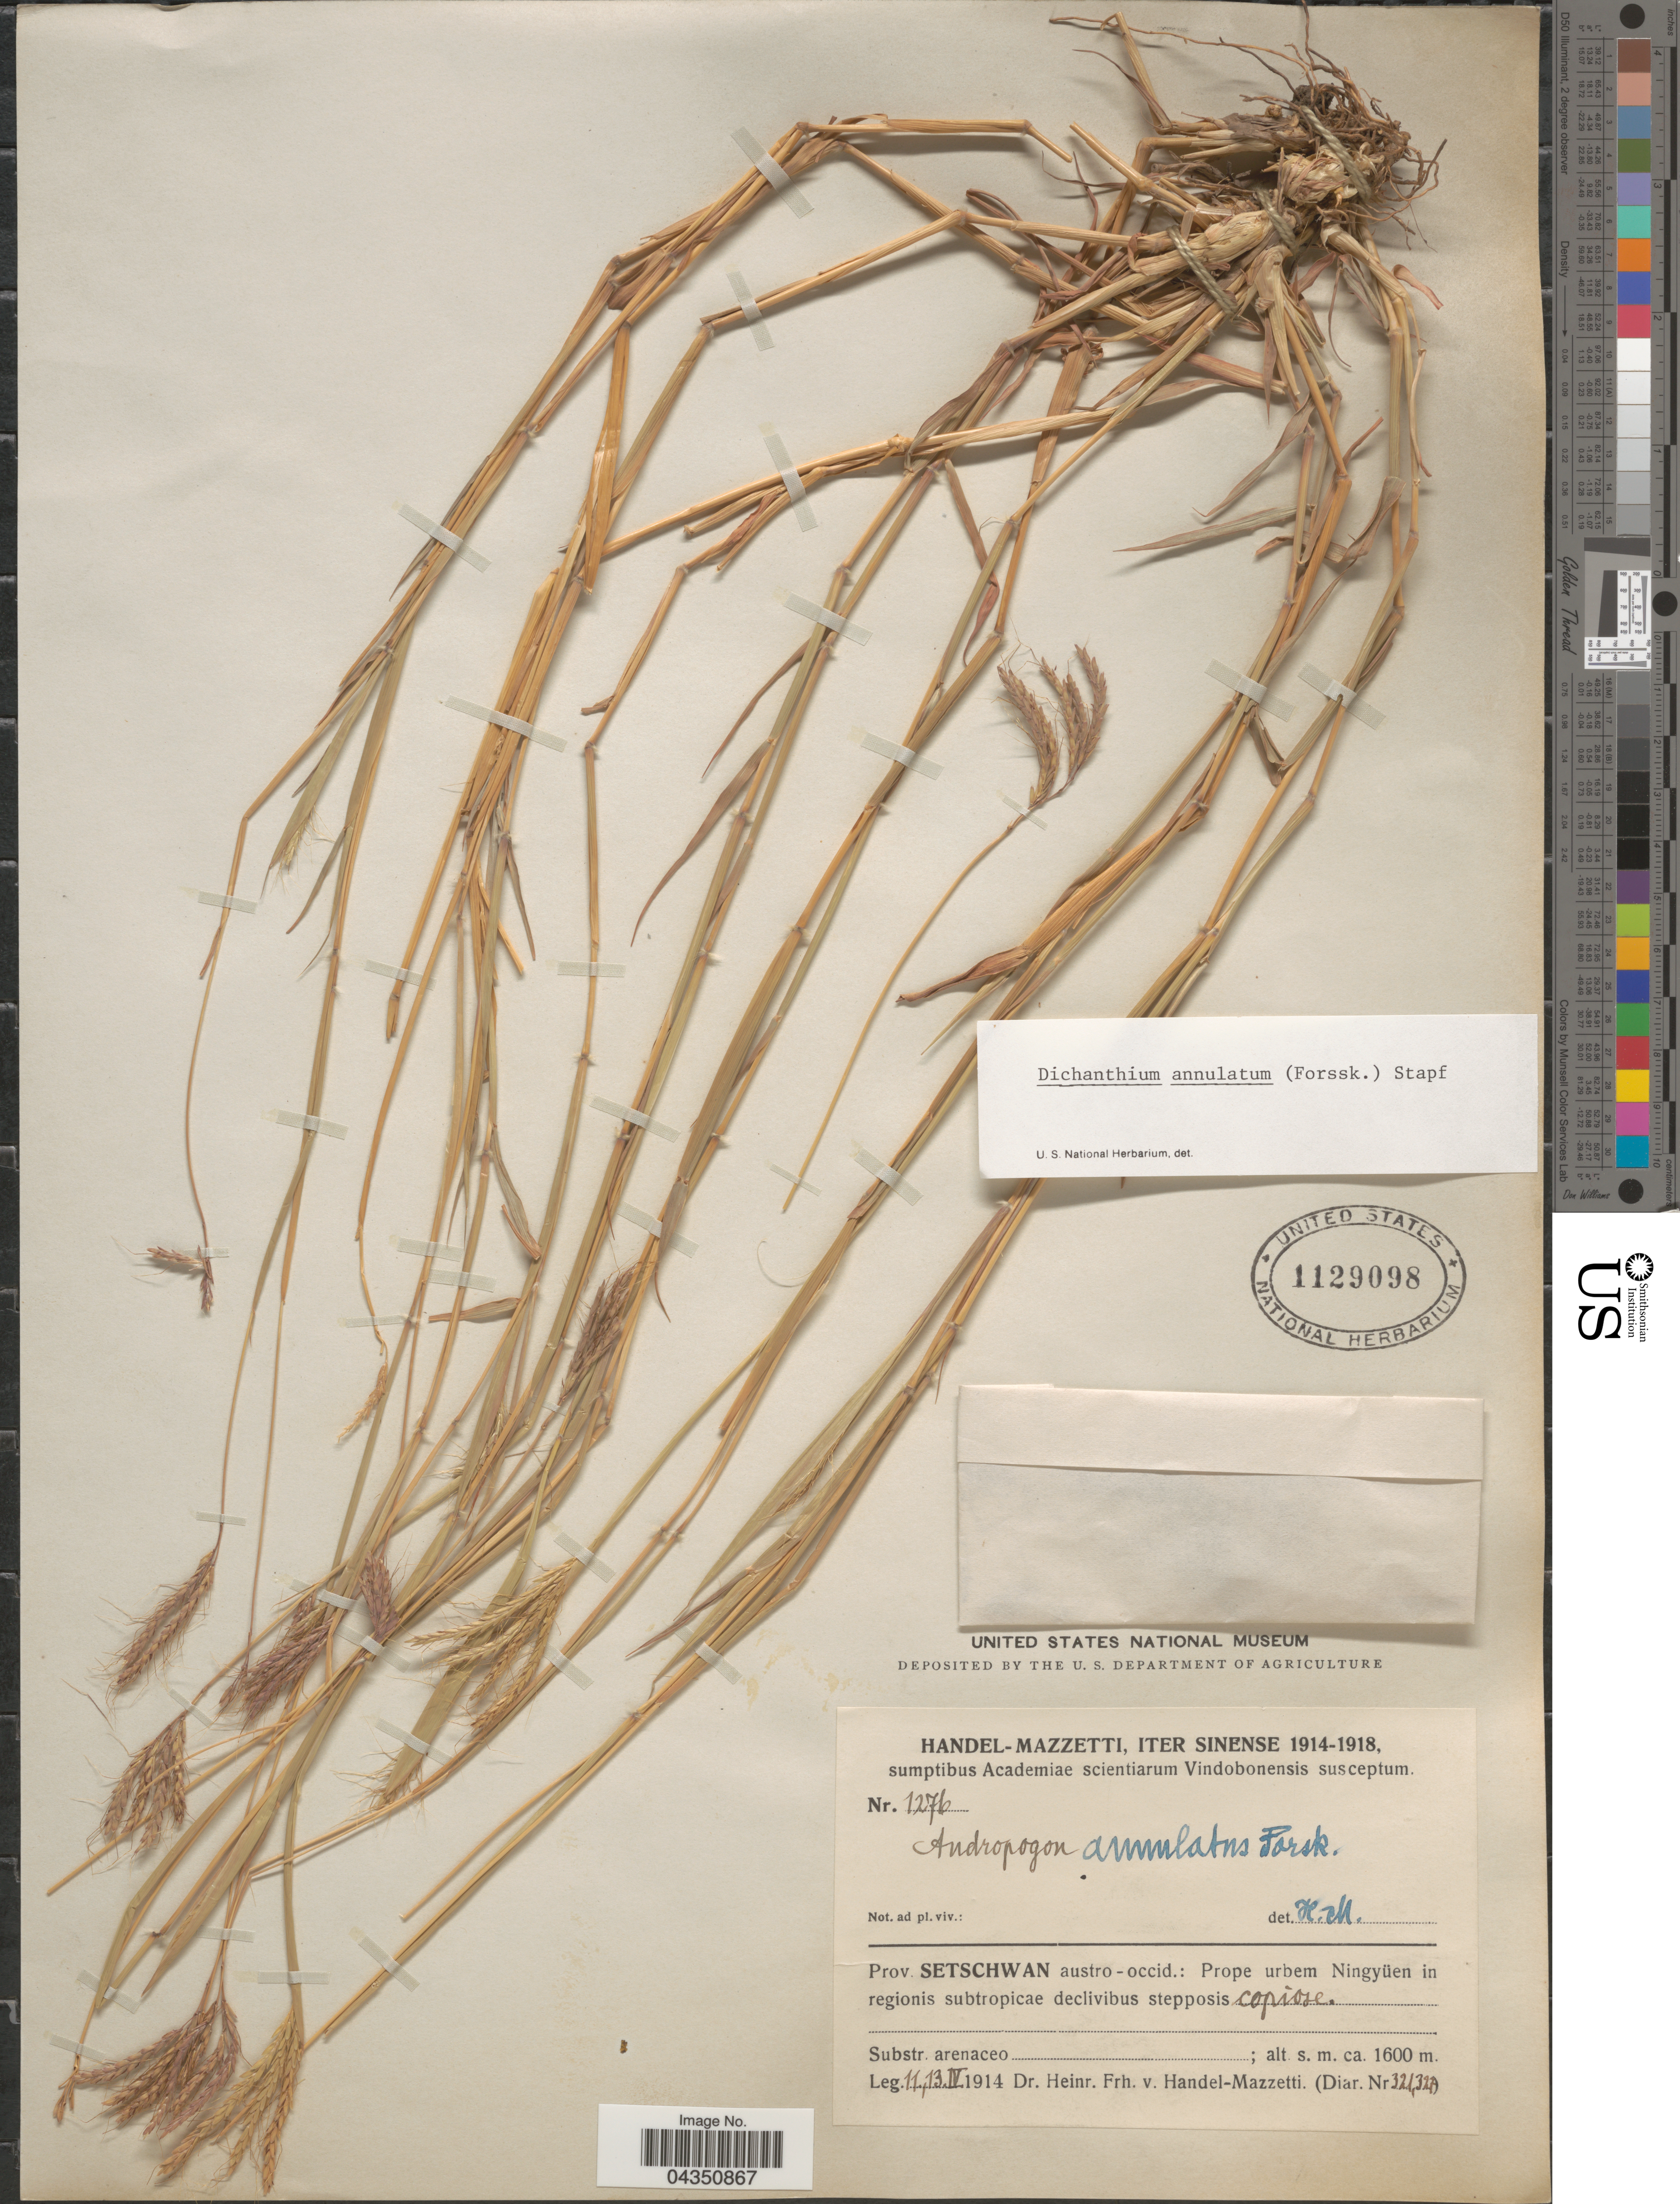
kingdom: Plantae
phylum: Tracheophyta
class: Liliopsida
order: Poales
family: Poaceae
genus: Dichanthium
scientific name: Dichanthium annulatum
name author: (Forssk.) Stapf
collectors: H. Handel-Mazzetti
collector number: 1276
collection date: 1914-04-11/1914-04-13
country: China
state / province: Sichuan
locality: Handel-Mazzetti, Iter Sinens 1914-1918. Prov. Setschwan austro-occid.: Prope urbem Ningyüen in regionis subtropicae declivibus stepposis copiose.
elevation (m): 1600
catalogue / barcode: US 1129098